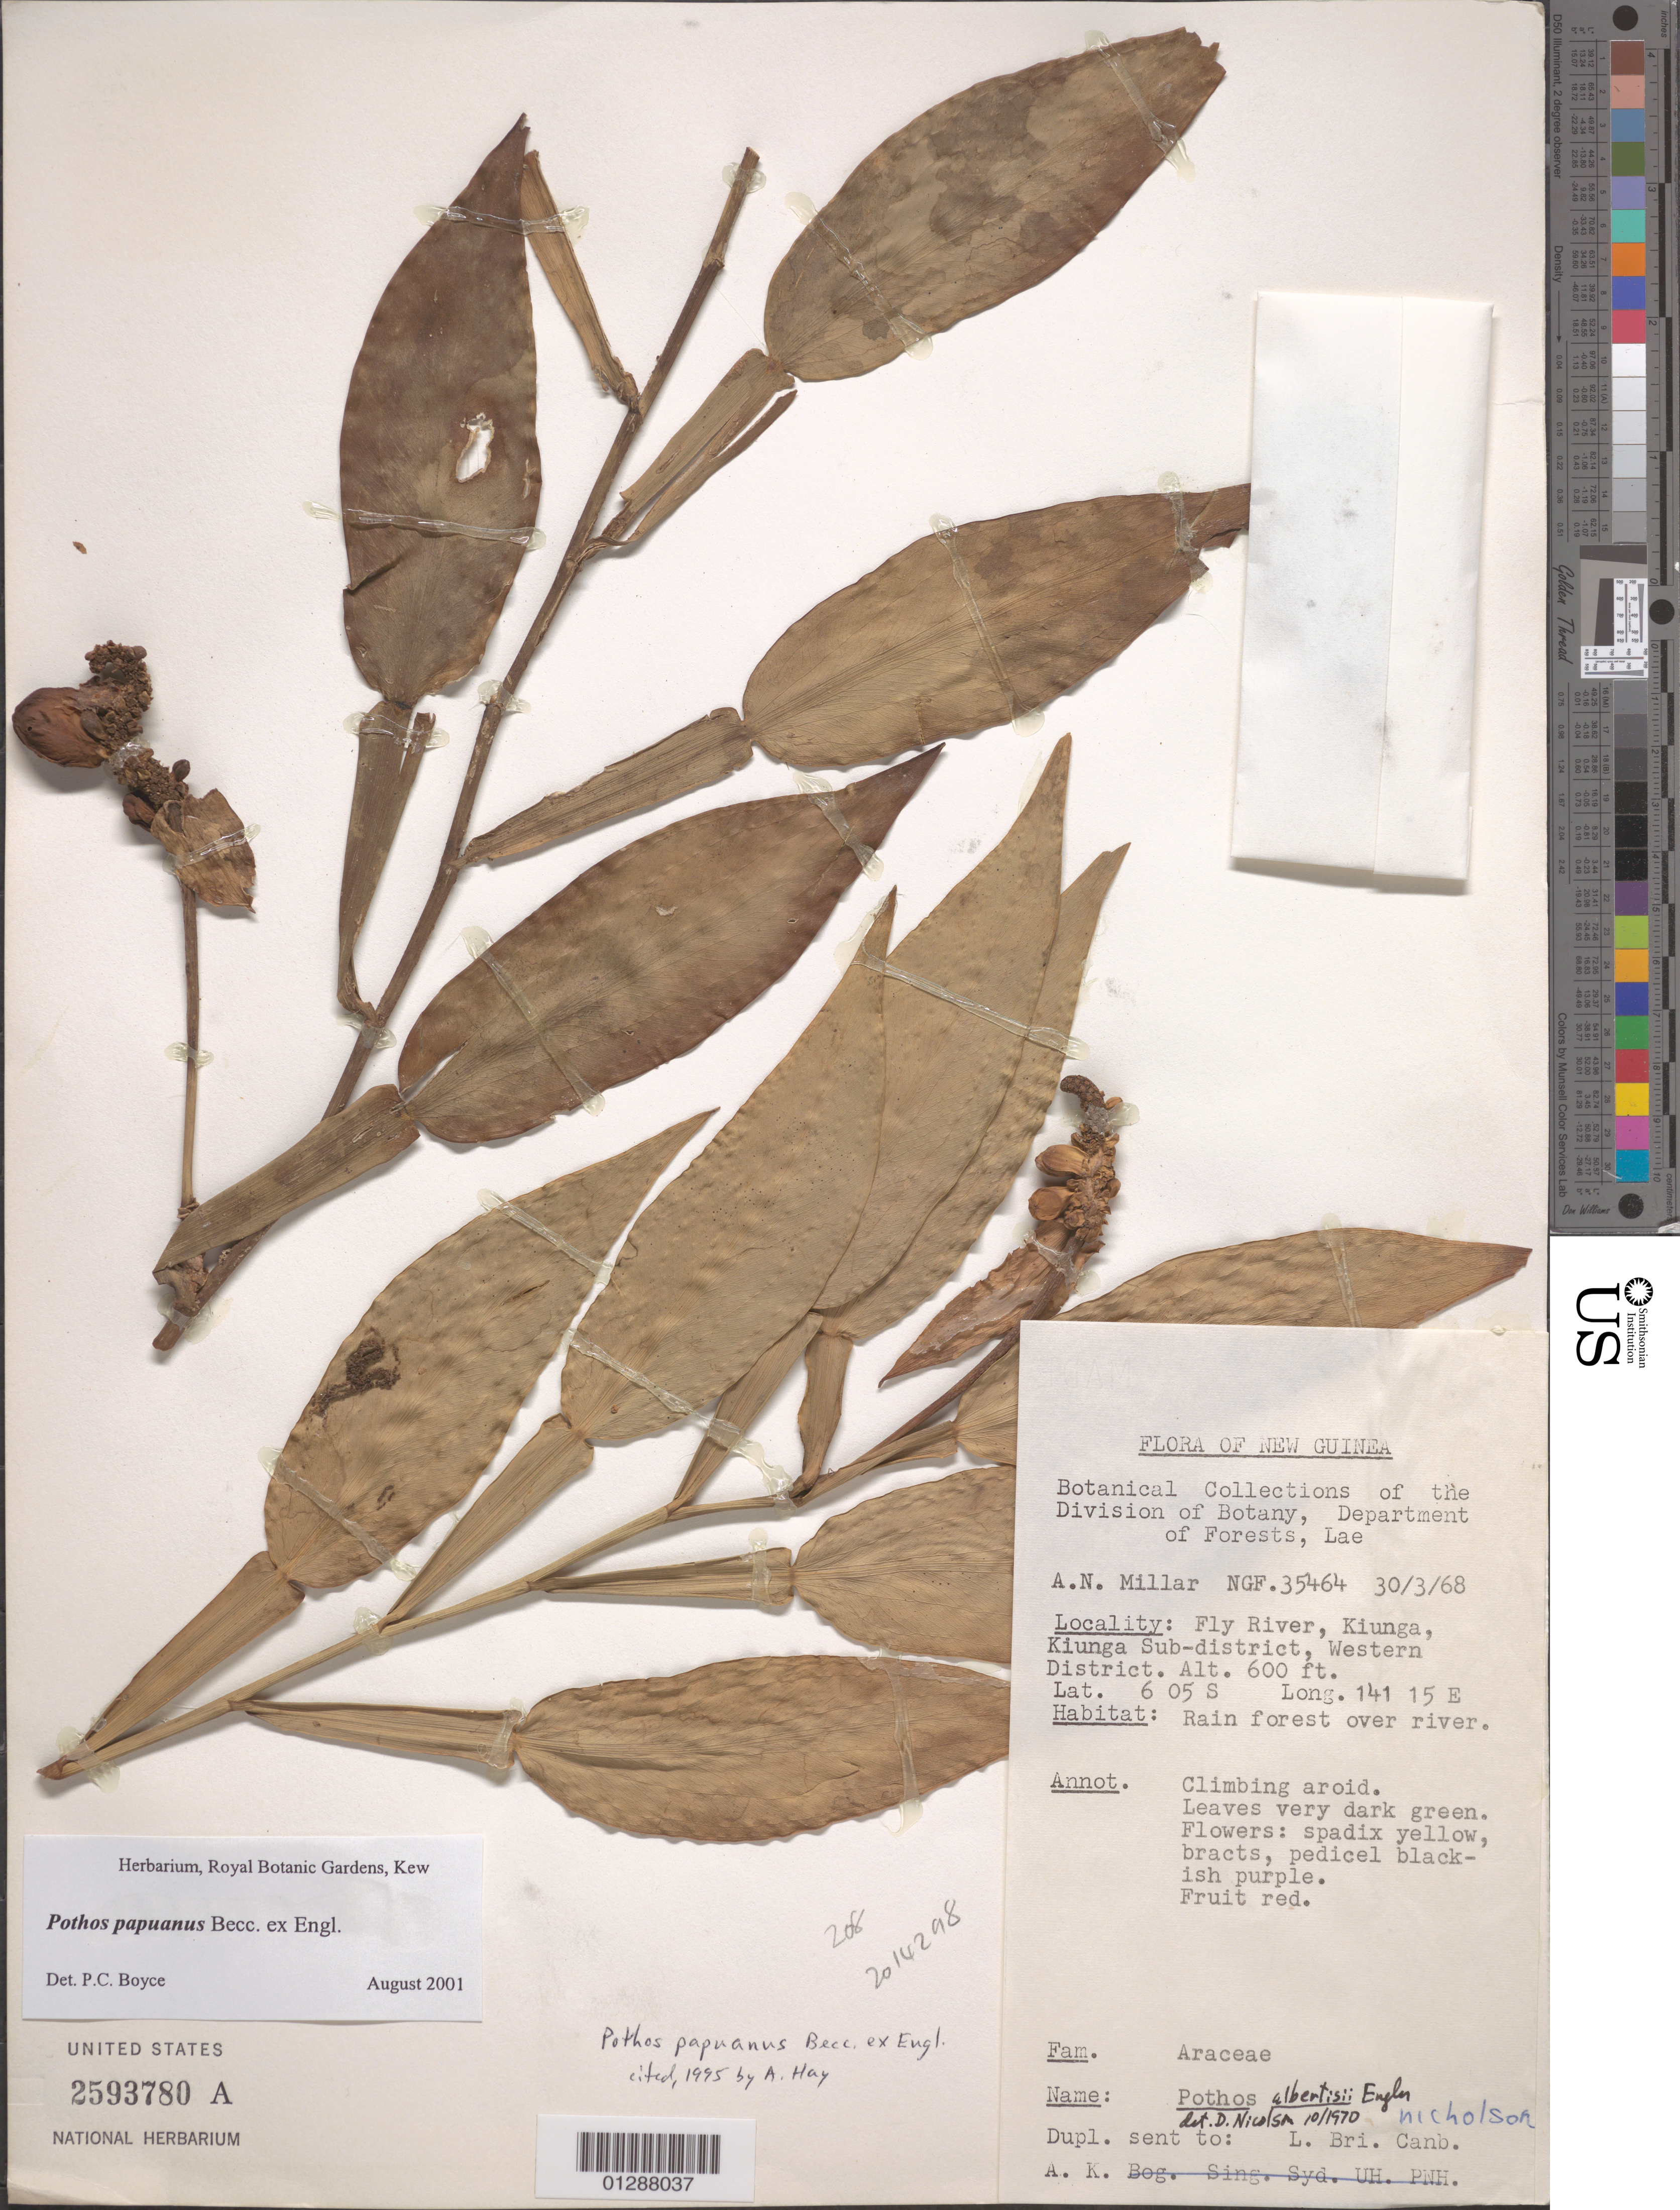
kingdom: Plantae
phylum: Tracheophyta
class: Liliopsida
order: Alismatales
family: Araceae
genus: Pothos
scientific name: Pothos papuanus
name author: Becc. ex Engl.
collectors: A. Millar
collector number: NGF 35464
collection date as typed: Transcribed d/m/y: 30/3/68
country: Papua New Guinea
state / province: Manus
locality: New Guinea. Fly River, Kiunga, Kiunga Sub-district, Western District.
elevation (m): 183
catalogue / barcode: US 2593780A